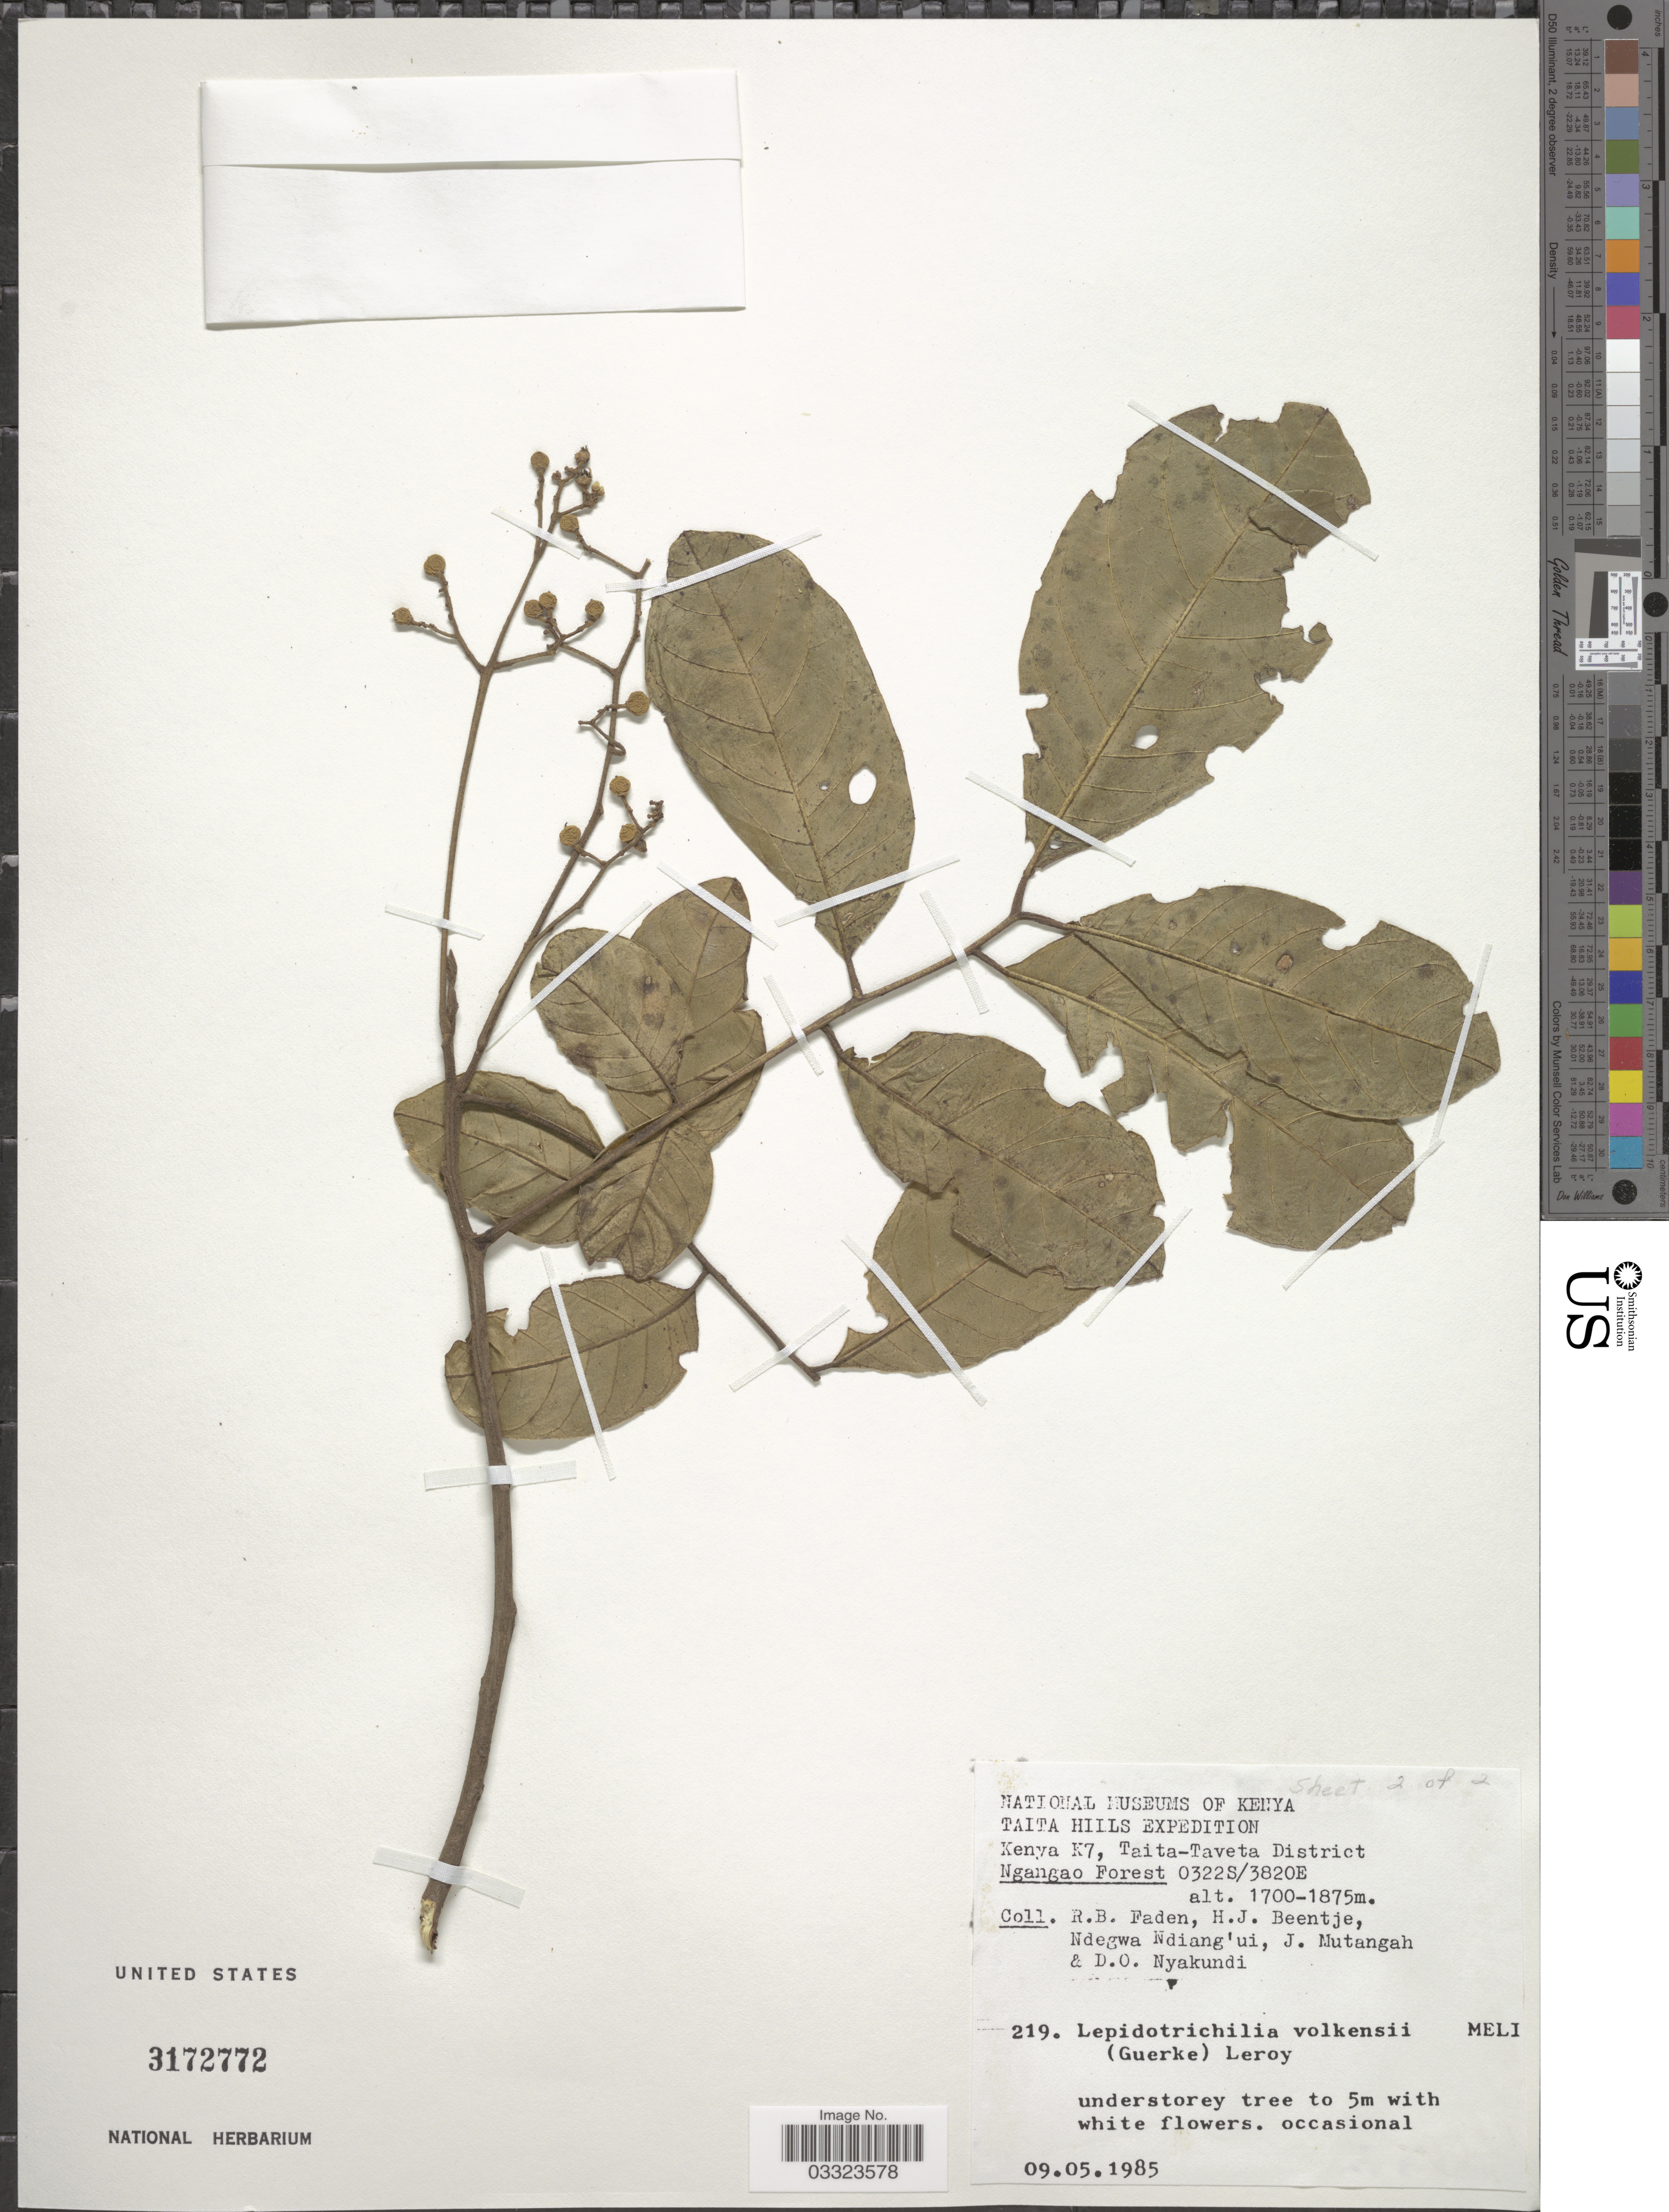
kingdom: Plantae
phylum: Tracheophyta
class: Magnoliopsida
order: Sapindales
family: Meliaceae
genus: Lepidotrichilia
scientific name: Lepidotrichilia volkensii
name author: (Gürke) J.-F. Leroy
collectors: R. B. Faden, H. J. Beentje, Ndegwa Ndiang'ui, J. Mutangah & D. Nyakundi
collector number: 219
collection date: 1985-05-09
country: Kenya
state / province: Taita Taveta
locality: Kenya K7, Taita-Taveta District. Ngangao Forest.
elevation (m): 1700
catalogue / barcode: US 3172772